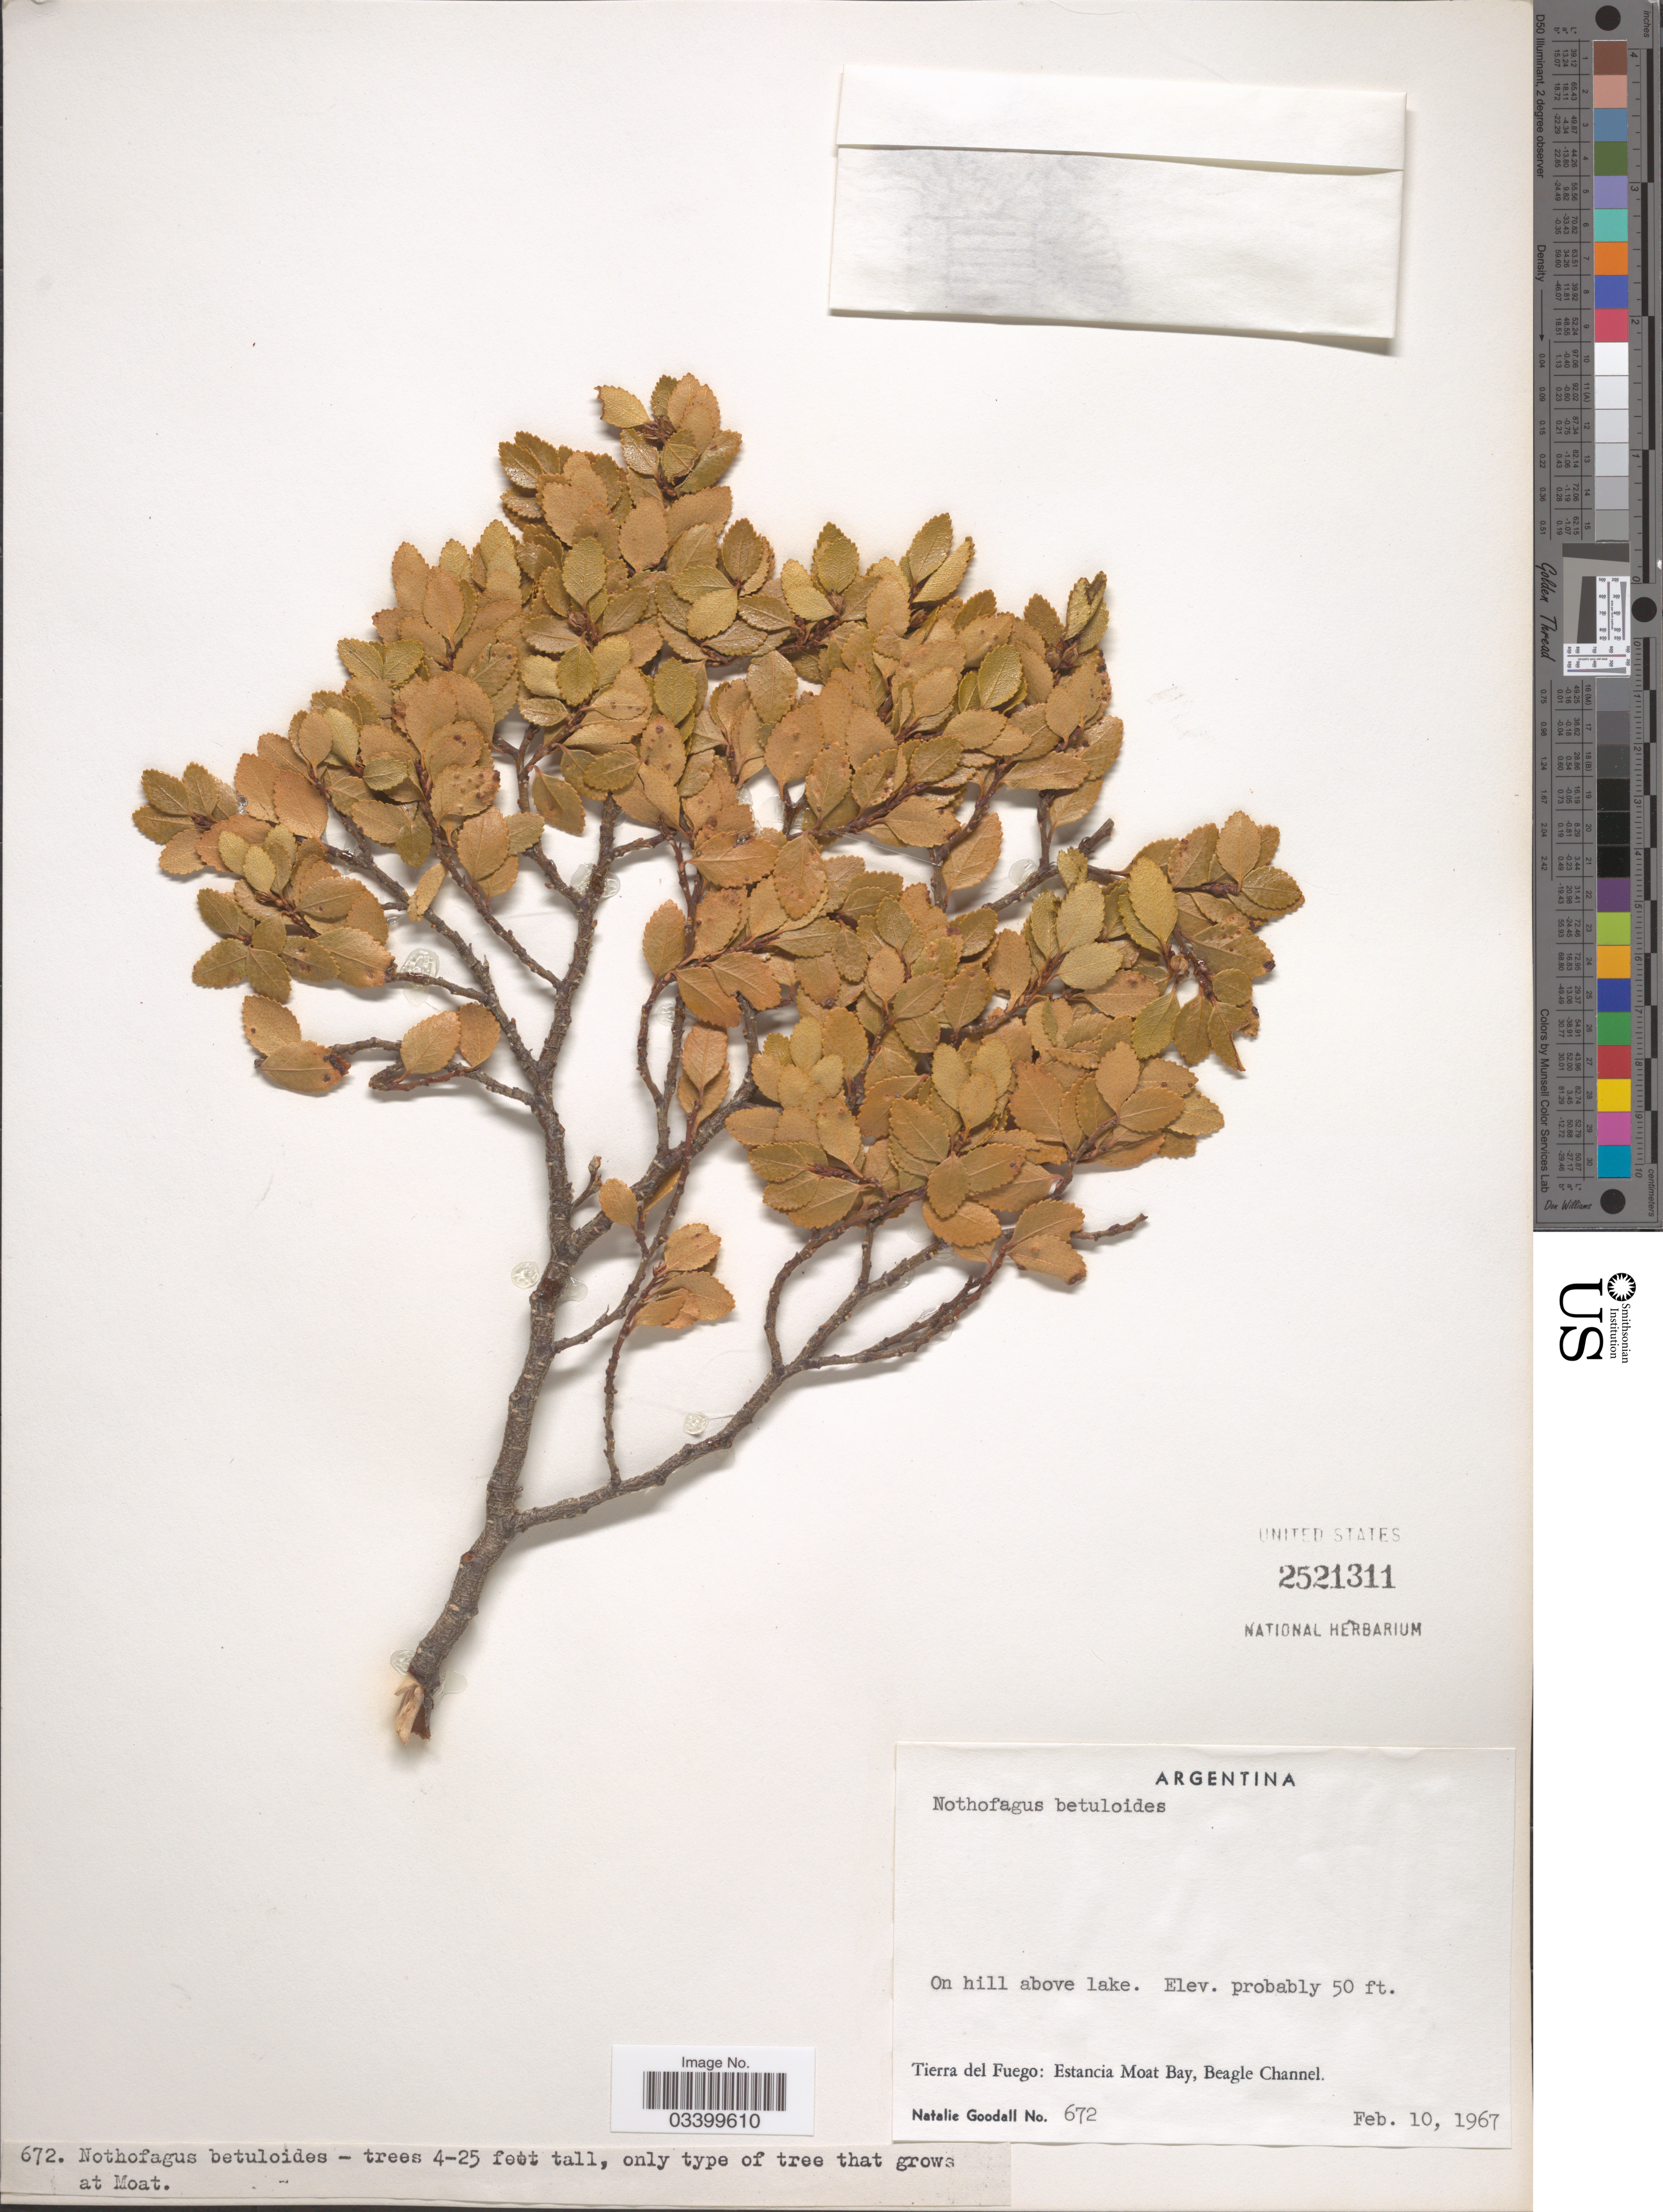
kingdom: Plantae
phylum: Tracheophyta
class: Magnoliopsida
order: Fagales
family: Nothofagaceae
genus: Nothofagus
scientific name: Nothofagus betuloides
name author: (Mirb.) Oerst.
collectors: N. Goodall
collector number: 672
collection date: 1967-02-10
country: Argentina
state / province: Tierra del Fuego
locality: On hill above lake. Estancia Moat Bay, Beagle Channel. At Moat.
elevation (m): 15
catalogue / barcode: US 2521311